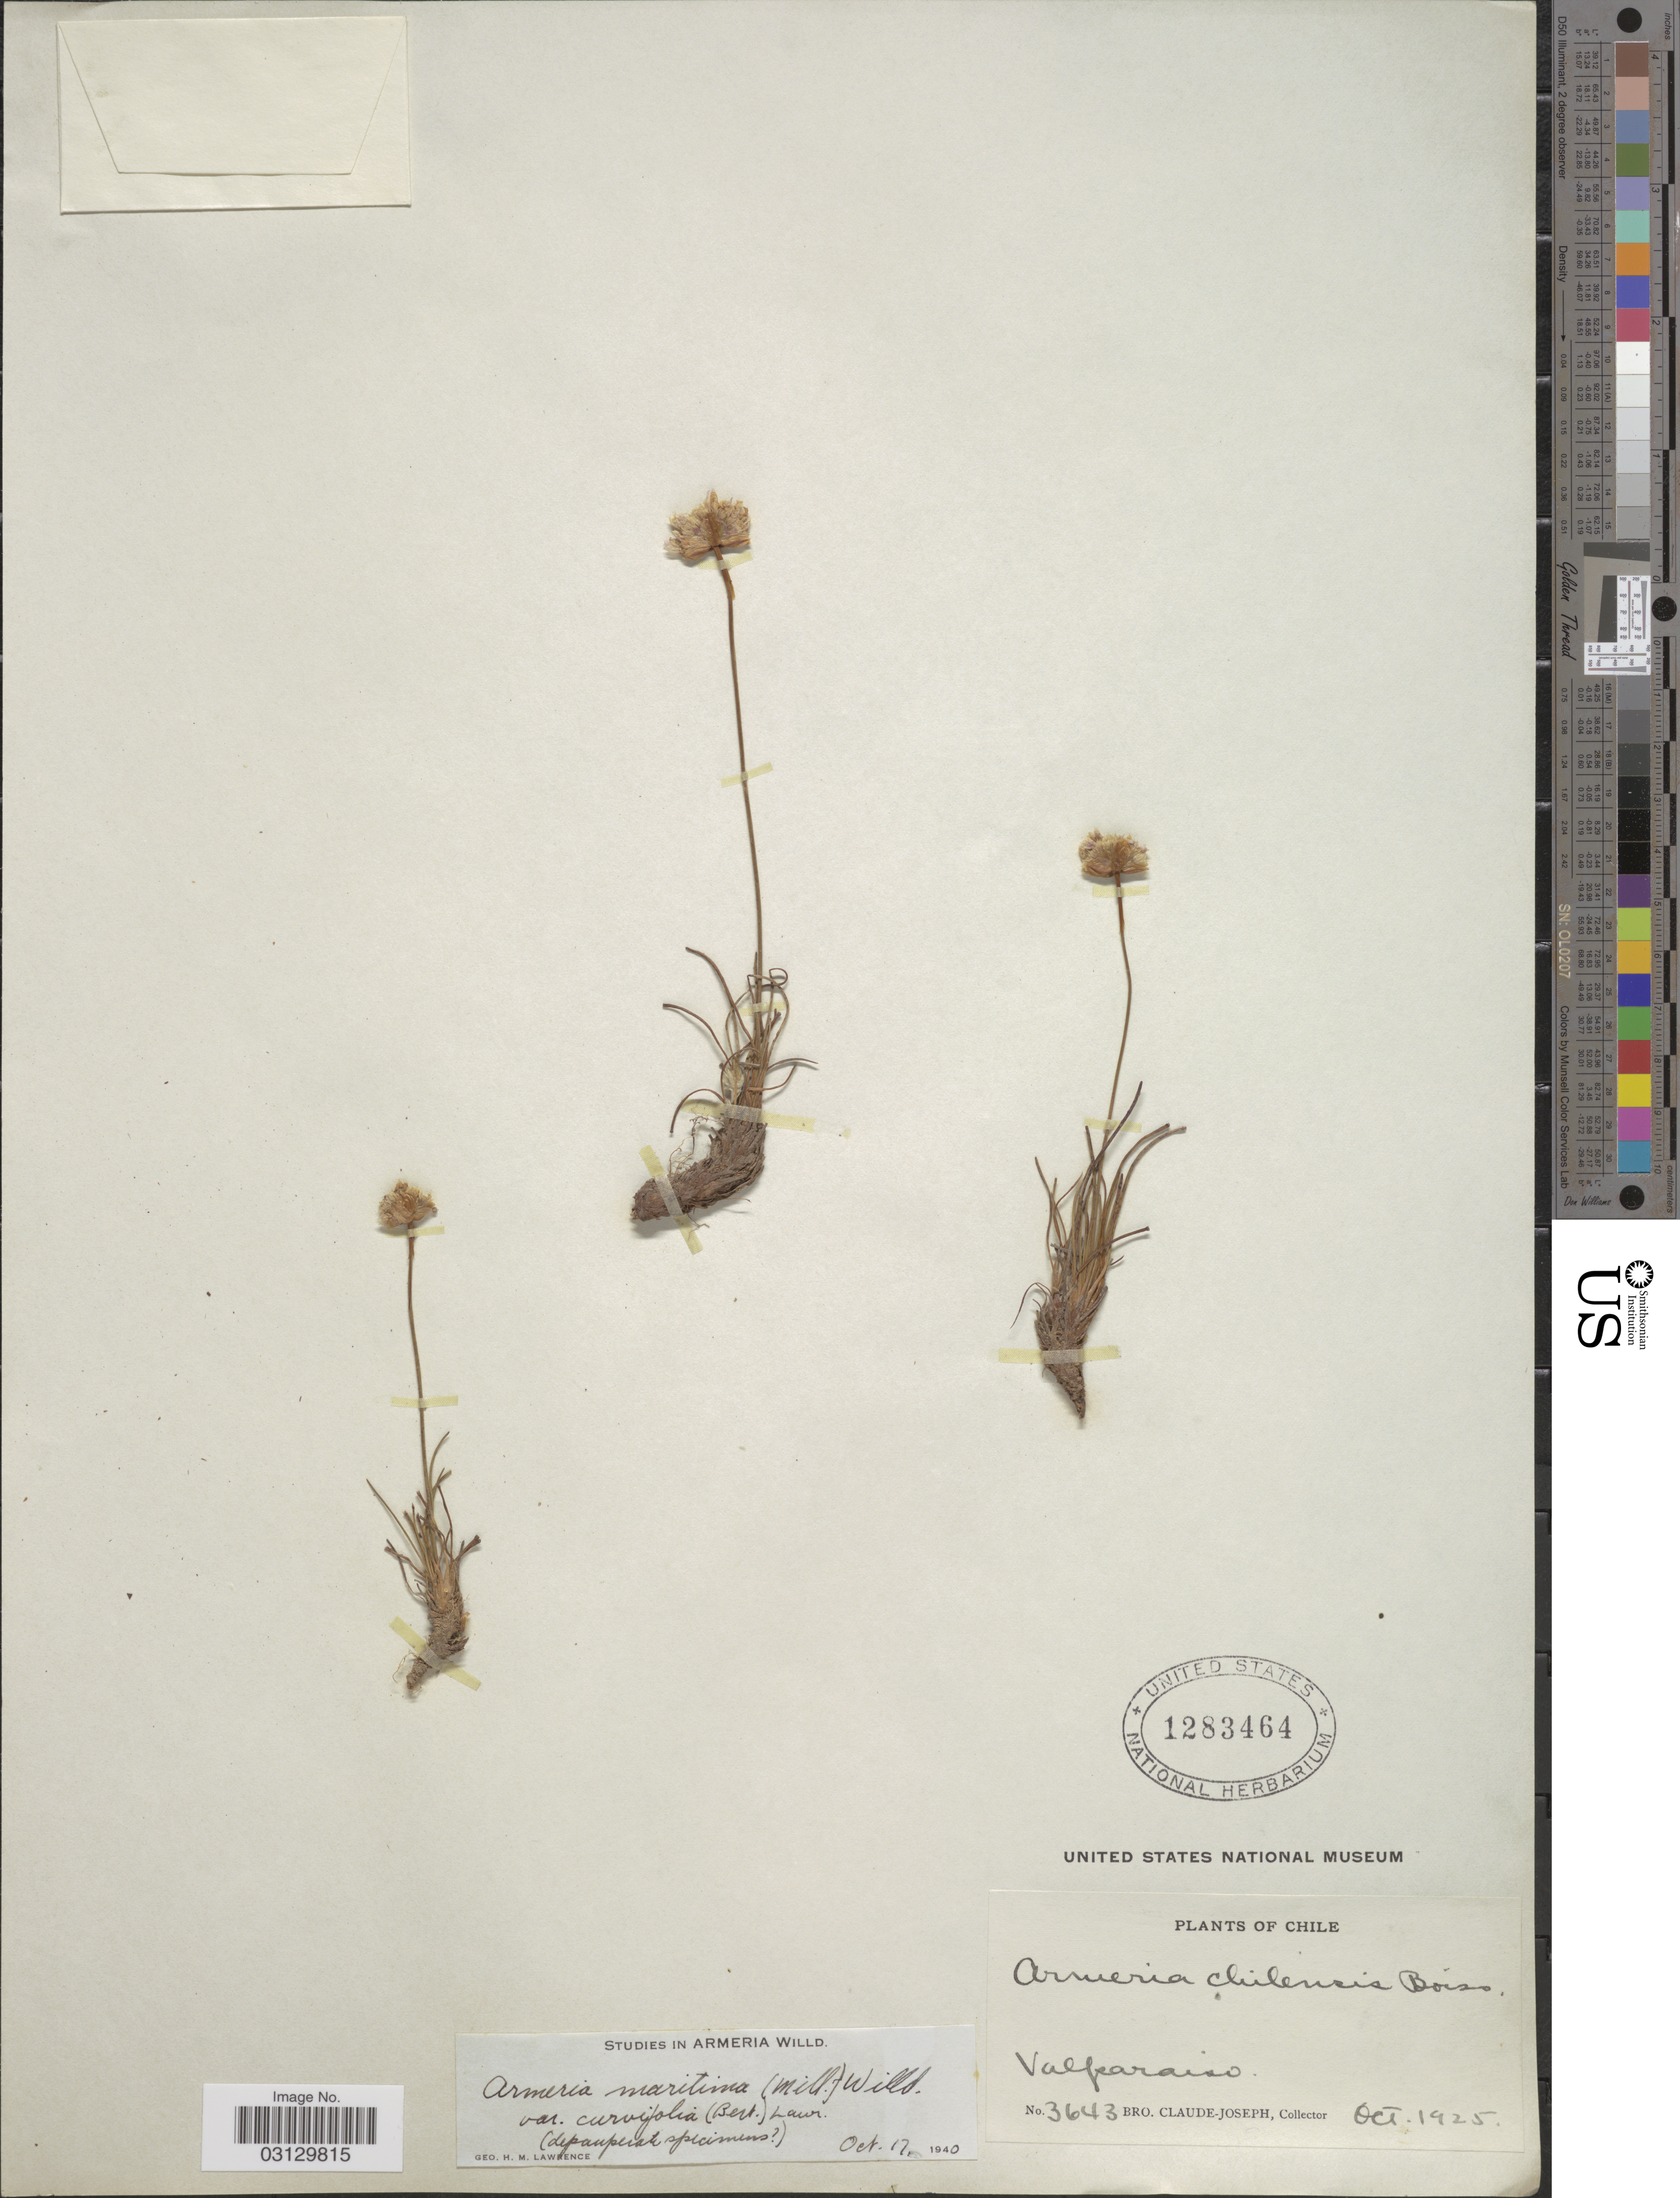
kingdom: Plantae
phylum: Tracheophyta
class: Magnoliopsida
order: Caryophyllales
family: Plumbaginaceae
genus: Armeria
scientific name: Armeria maritima subsp. andina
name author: (Poepp. ex Boiss.) D.M. Moore & H.O. Yates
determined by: Strong, M. T., (US), Smithsonian Institution - National Museum of Natural History (UNITED STATES)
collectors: Bro. Claude-Joseph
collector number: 3643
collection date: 1925-10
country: Chile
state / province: Valparaíso (V)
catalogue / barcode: US 1283464